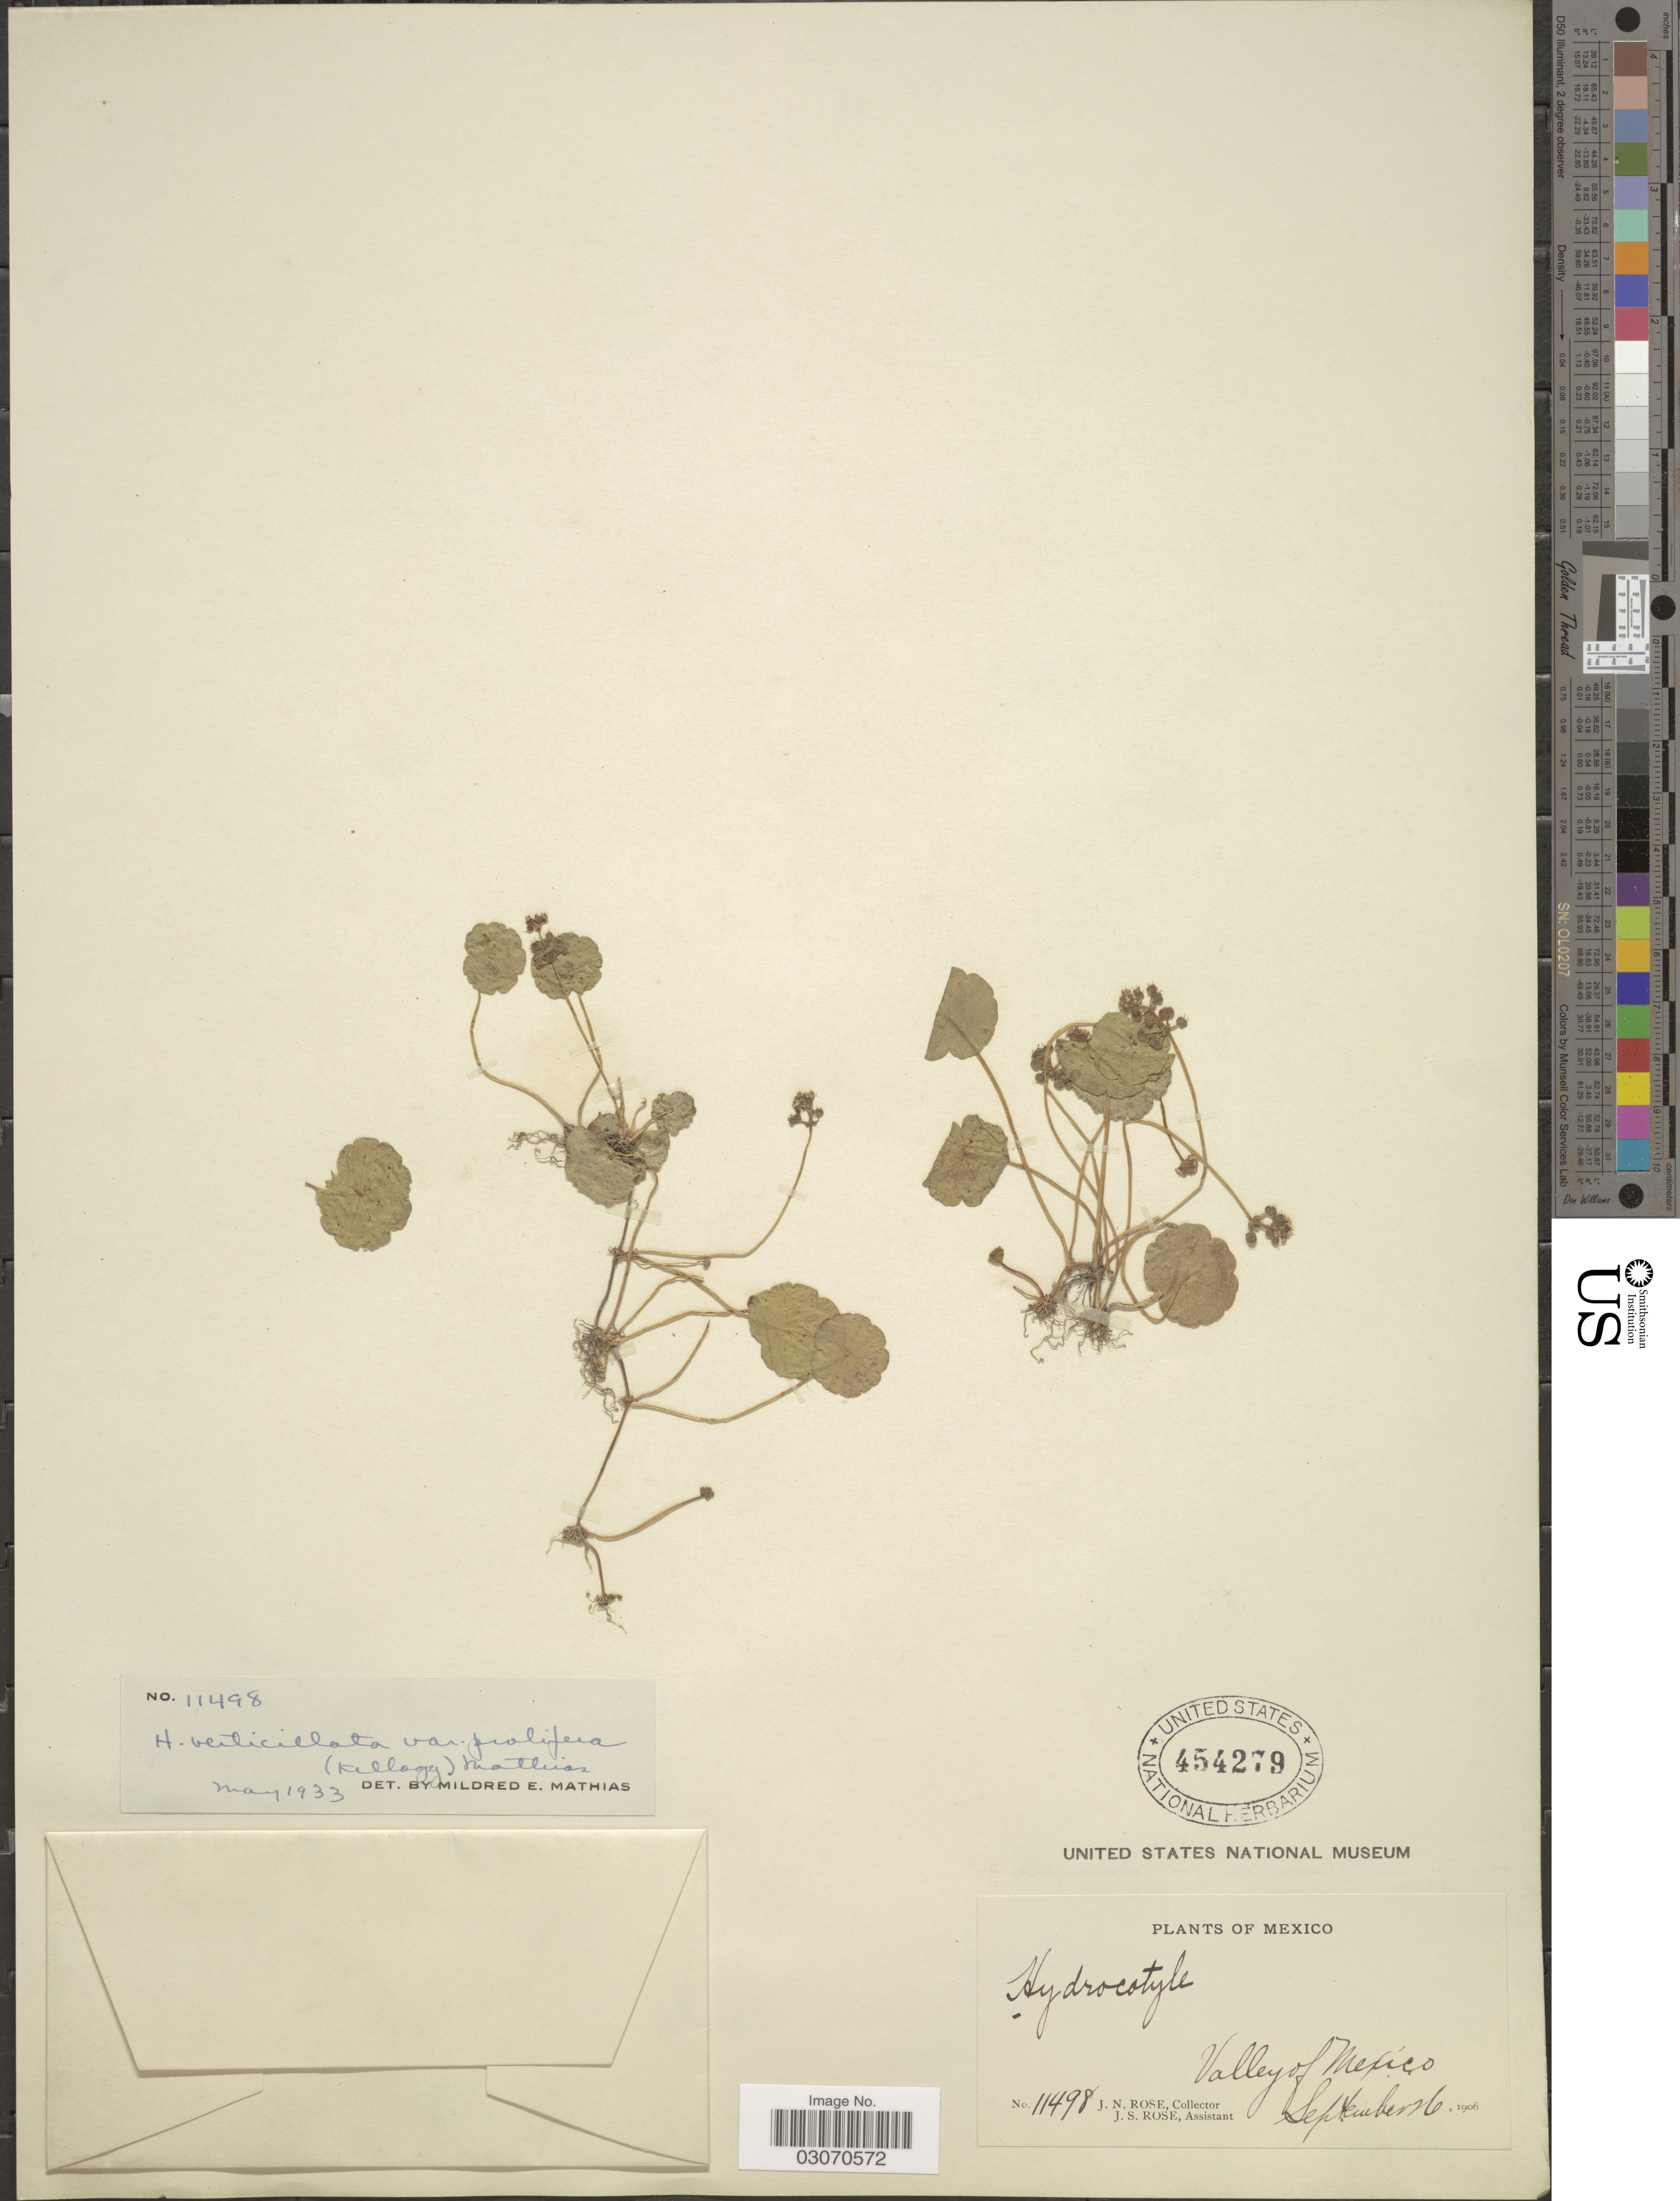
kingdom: Plantae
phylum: Tracheophyta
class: Magnoliopsida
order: Apiales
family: Araliaceae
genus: Hydrocotyle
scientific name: Hydrocotyle verticillata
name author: Thunb.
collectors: J. N. Rose & J. S. Rose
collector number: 11498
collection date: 1906-09-26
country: Mexico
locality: Valley of Mexico.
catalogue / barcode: US 454279